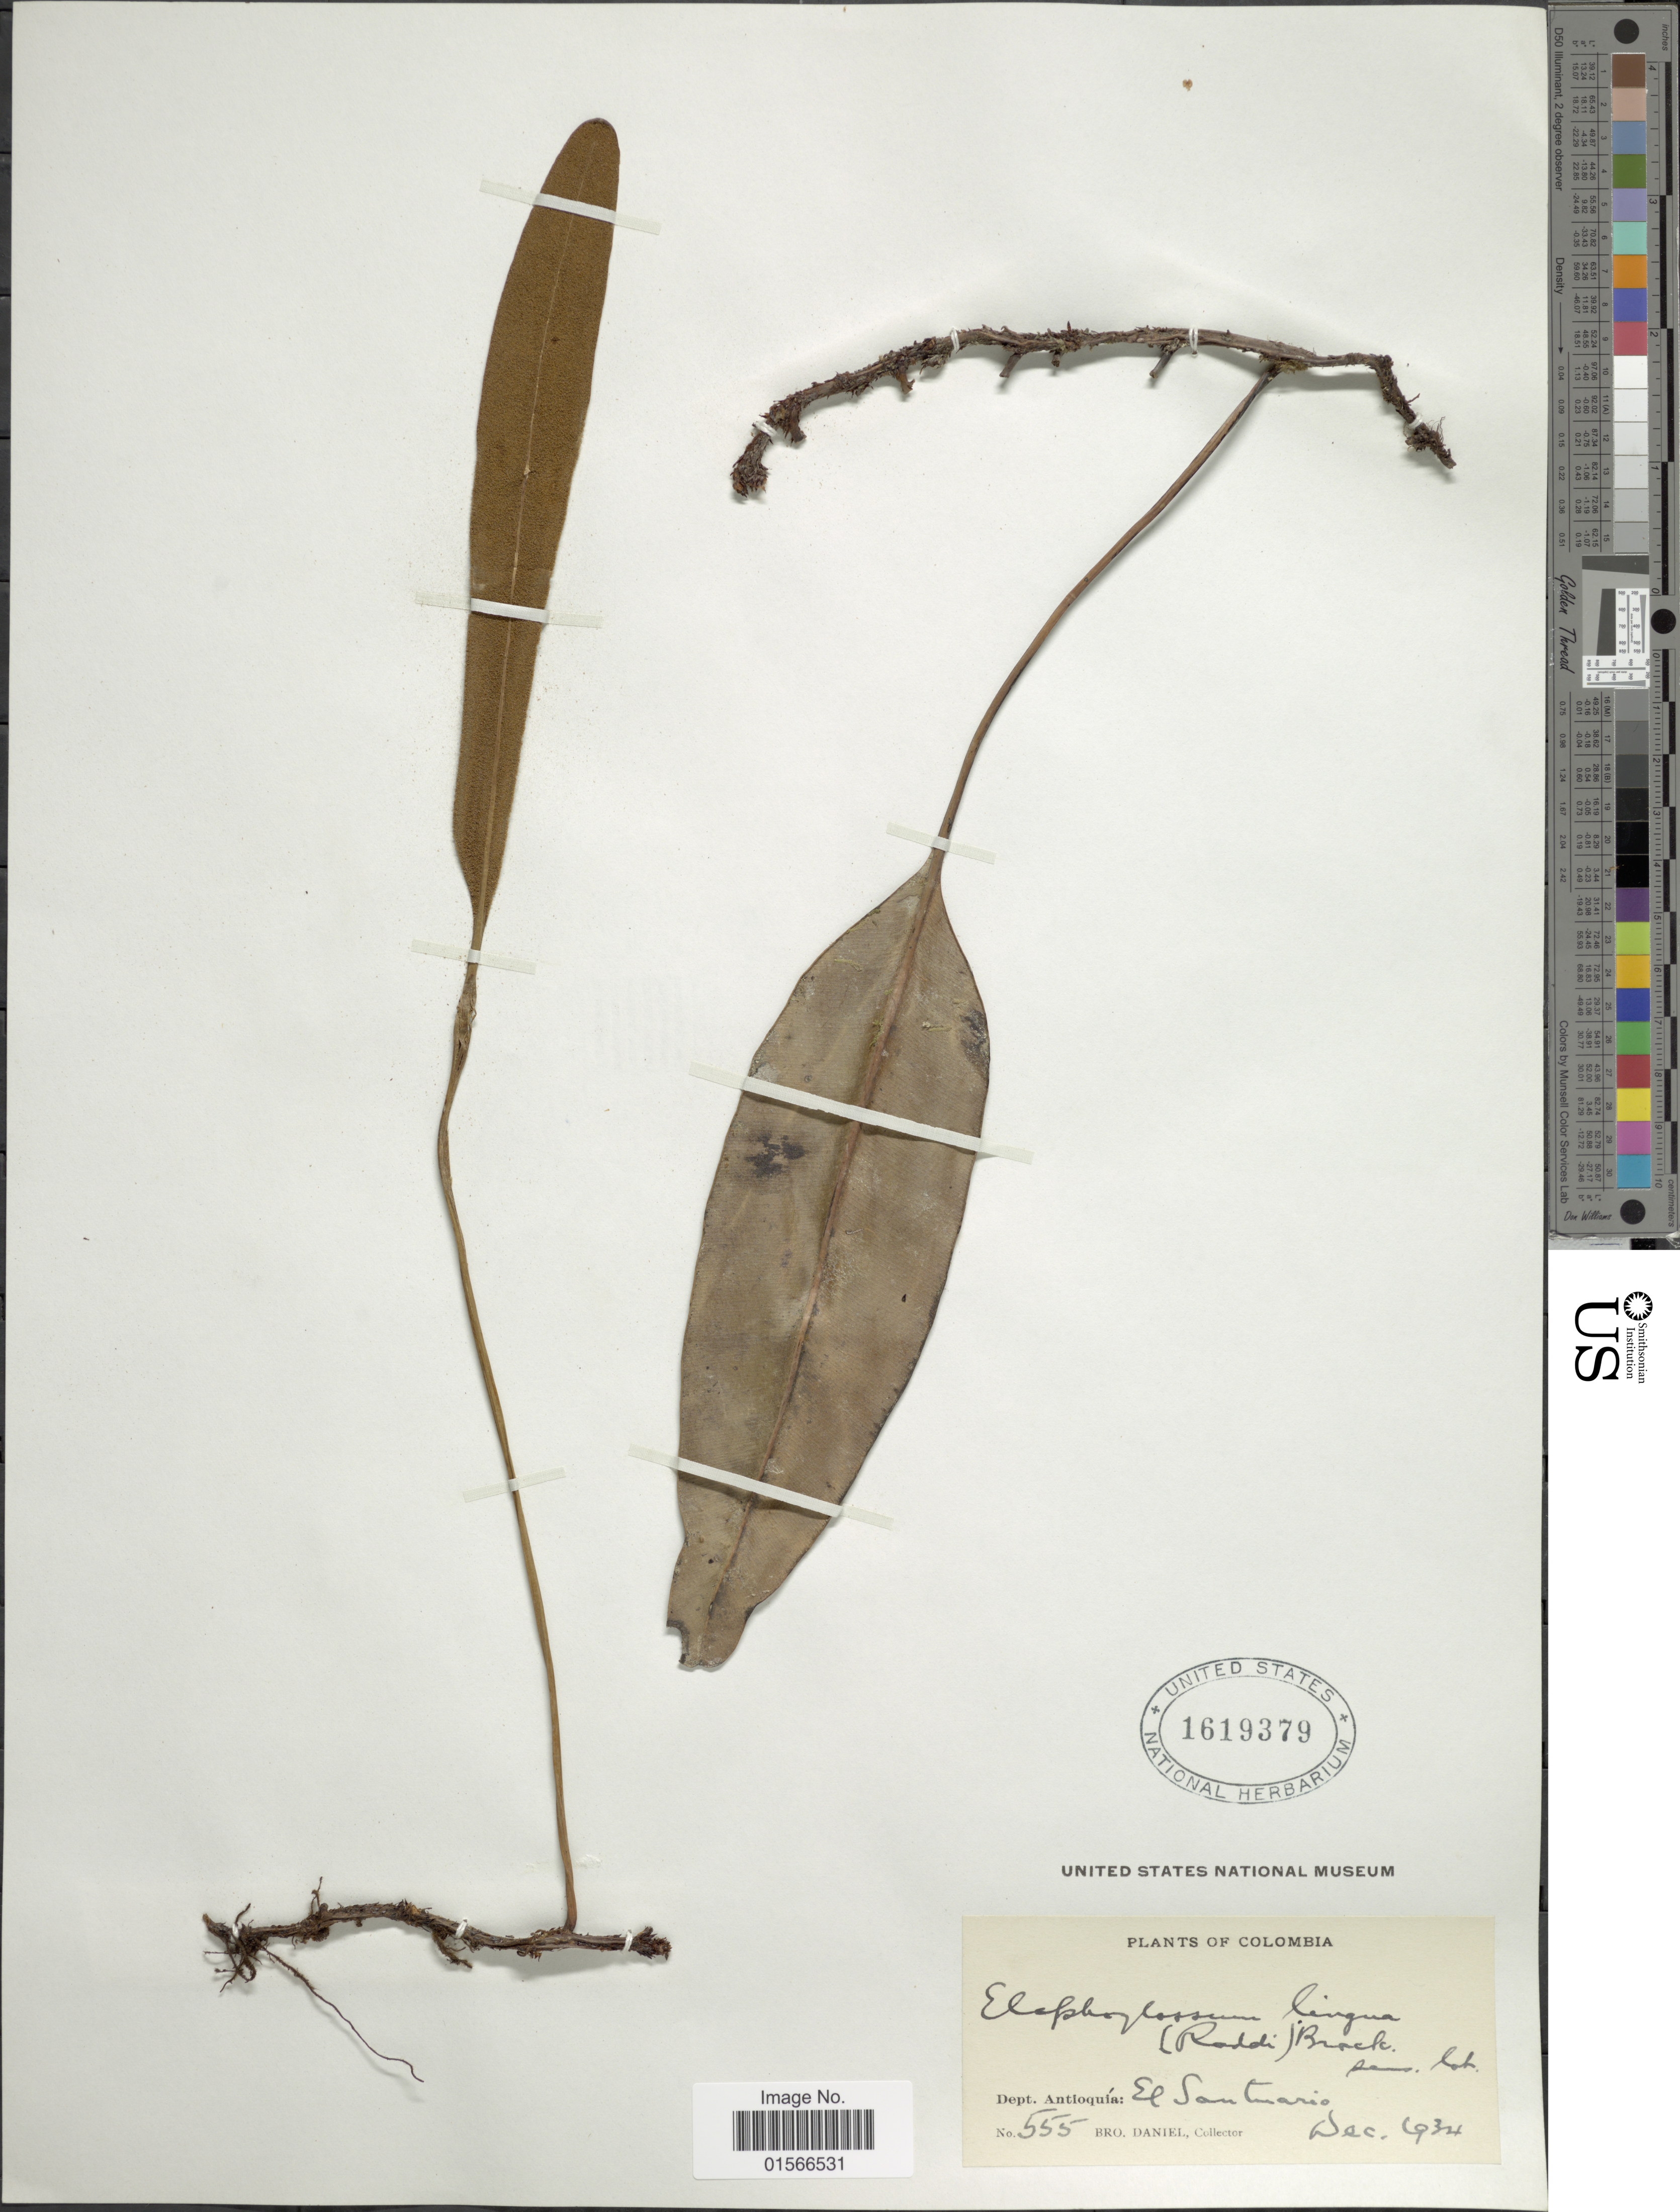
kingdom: Plantae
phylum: Tracheophyta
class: Polypodiopsida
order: Polypodiales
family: Dryopteridaceae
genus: Elaphoglossum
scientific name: Elaphoglossum funckii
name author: (Fée) T. Moore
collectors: Bro. Daniel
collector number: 555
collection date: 1934-12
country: Colombia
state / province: Antioquia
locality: Dept. Antioquía: El Santuario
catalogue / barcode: US 1619379